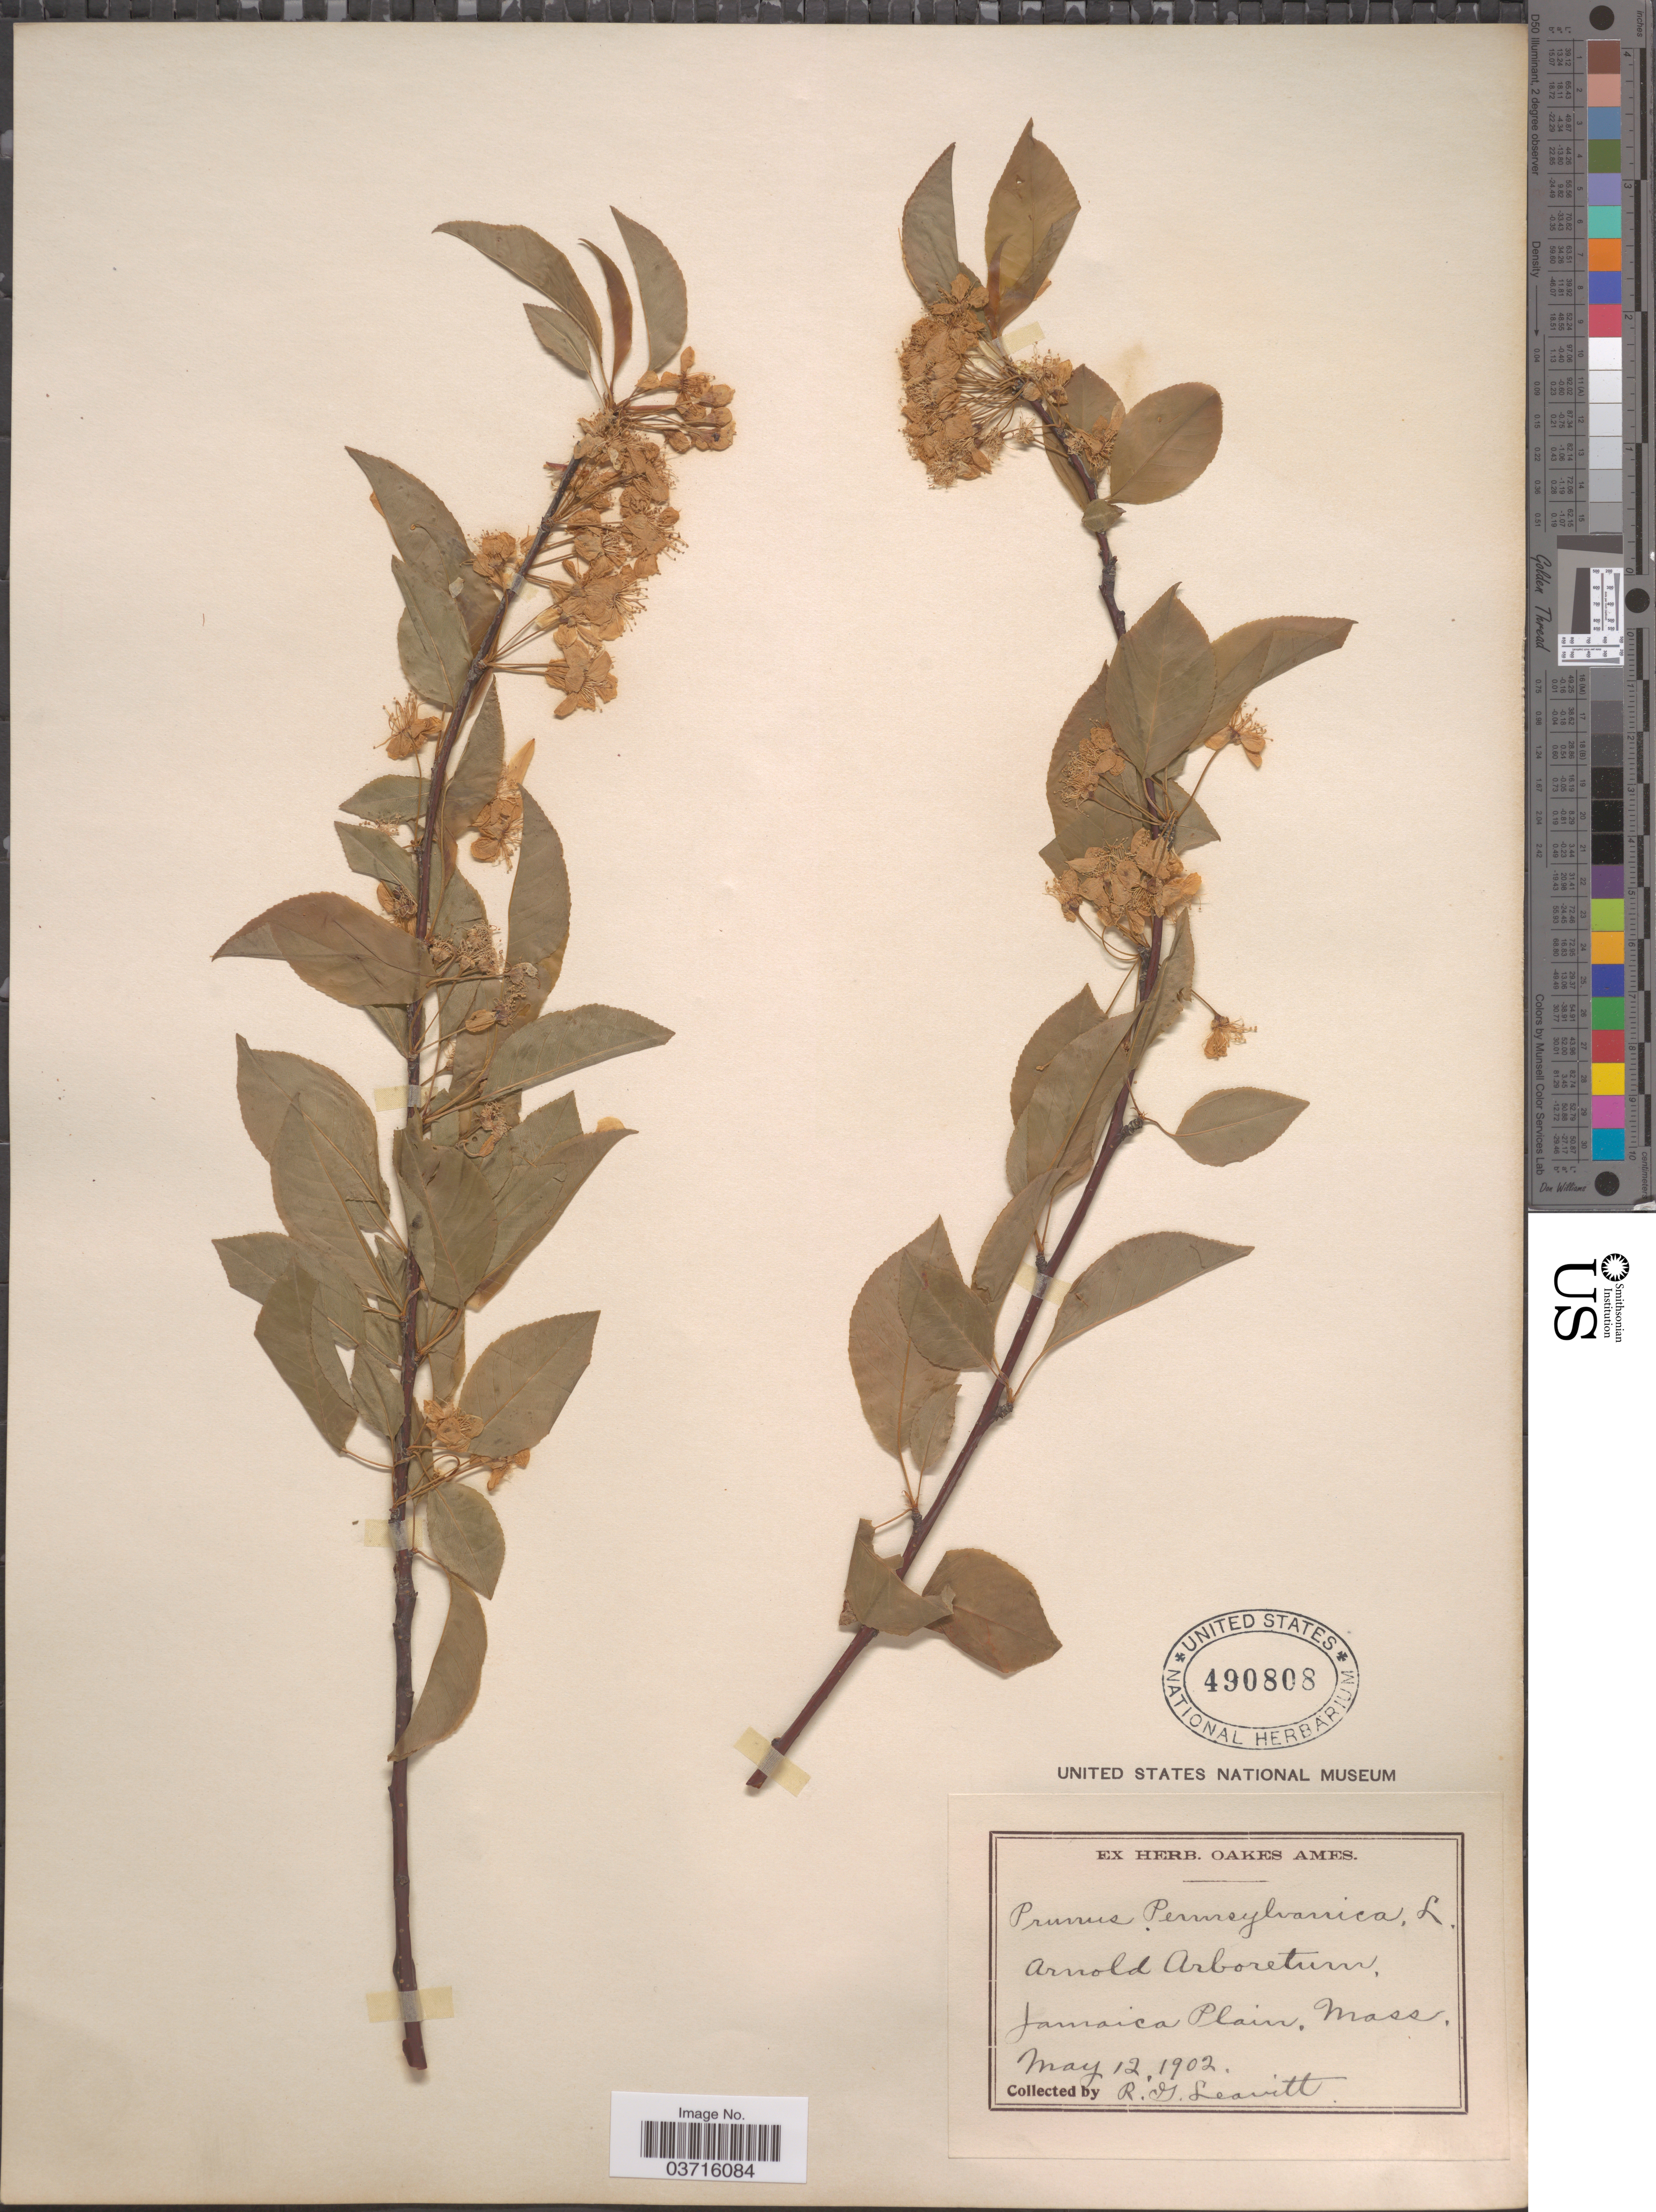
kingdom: Plantae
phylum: Tracheophyta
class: Magnoliopsida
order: Rosales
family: Rosaceae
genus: Prunus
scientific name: Prunus pensylvanica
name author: L. f.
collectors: R. G. Leavitt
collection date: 1902-05-12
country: United States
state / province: Massachusetts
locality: Arnold Arboretum, Jamaica Plain.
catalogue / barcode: US 490808